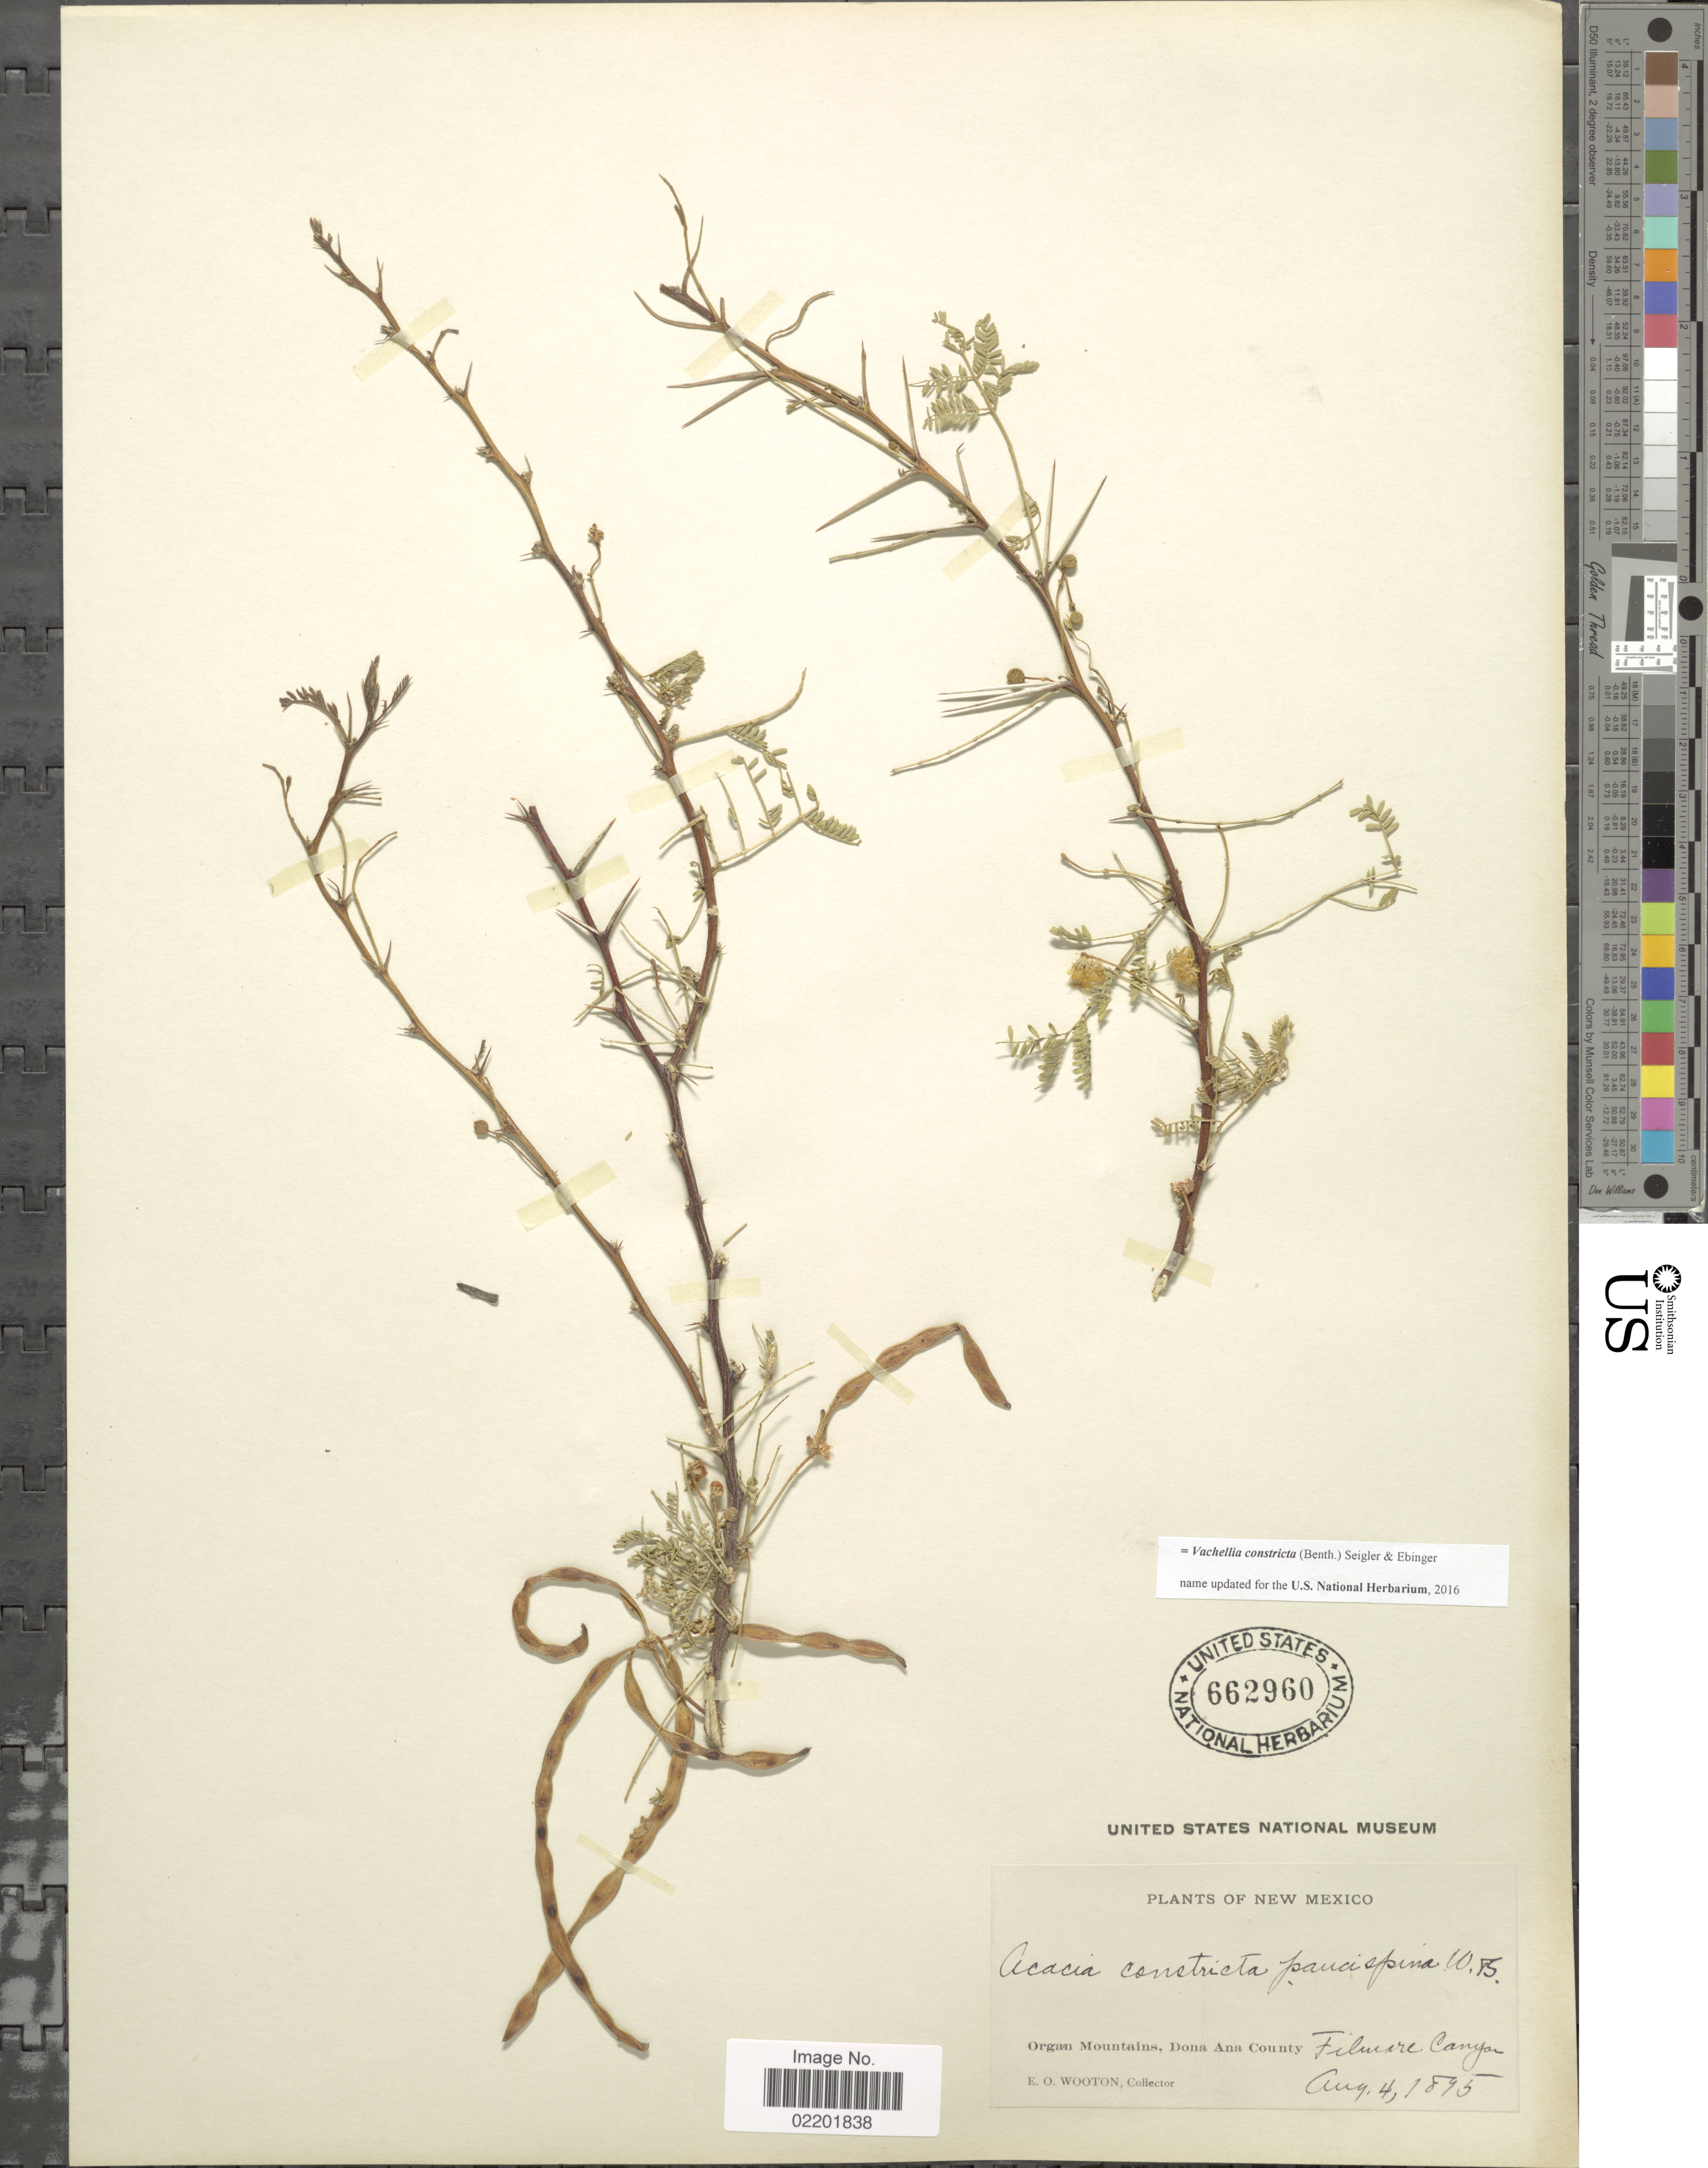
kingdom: Plantae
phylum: Tracheophyta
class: Magnoliopsida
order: Fabales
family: Fabaceae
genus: Vachellia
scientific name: Vachellia constricta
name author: (Benth.) Seigler & Ebinger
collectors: E. O. Wooton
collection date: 1895-08-04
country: United States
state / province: New Mexico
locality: Organ Mountains, Dona Ana County, Filmore Canyon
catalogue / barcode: US 662960